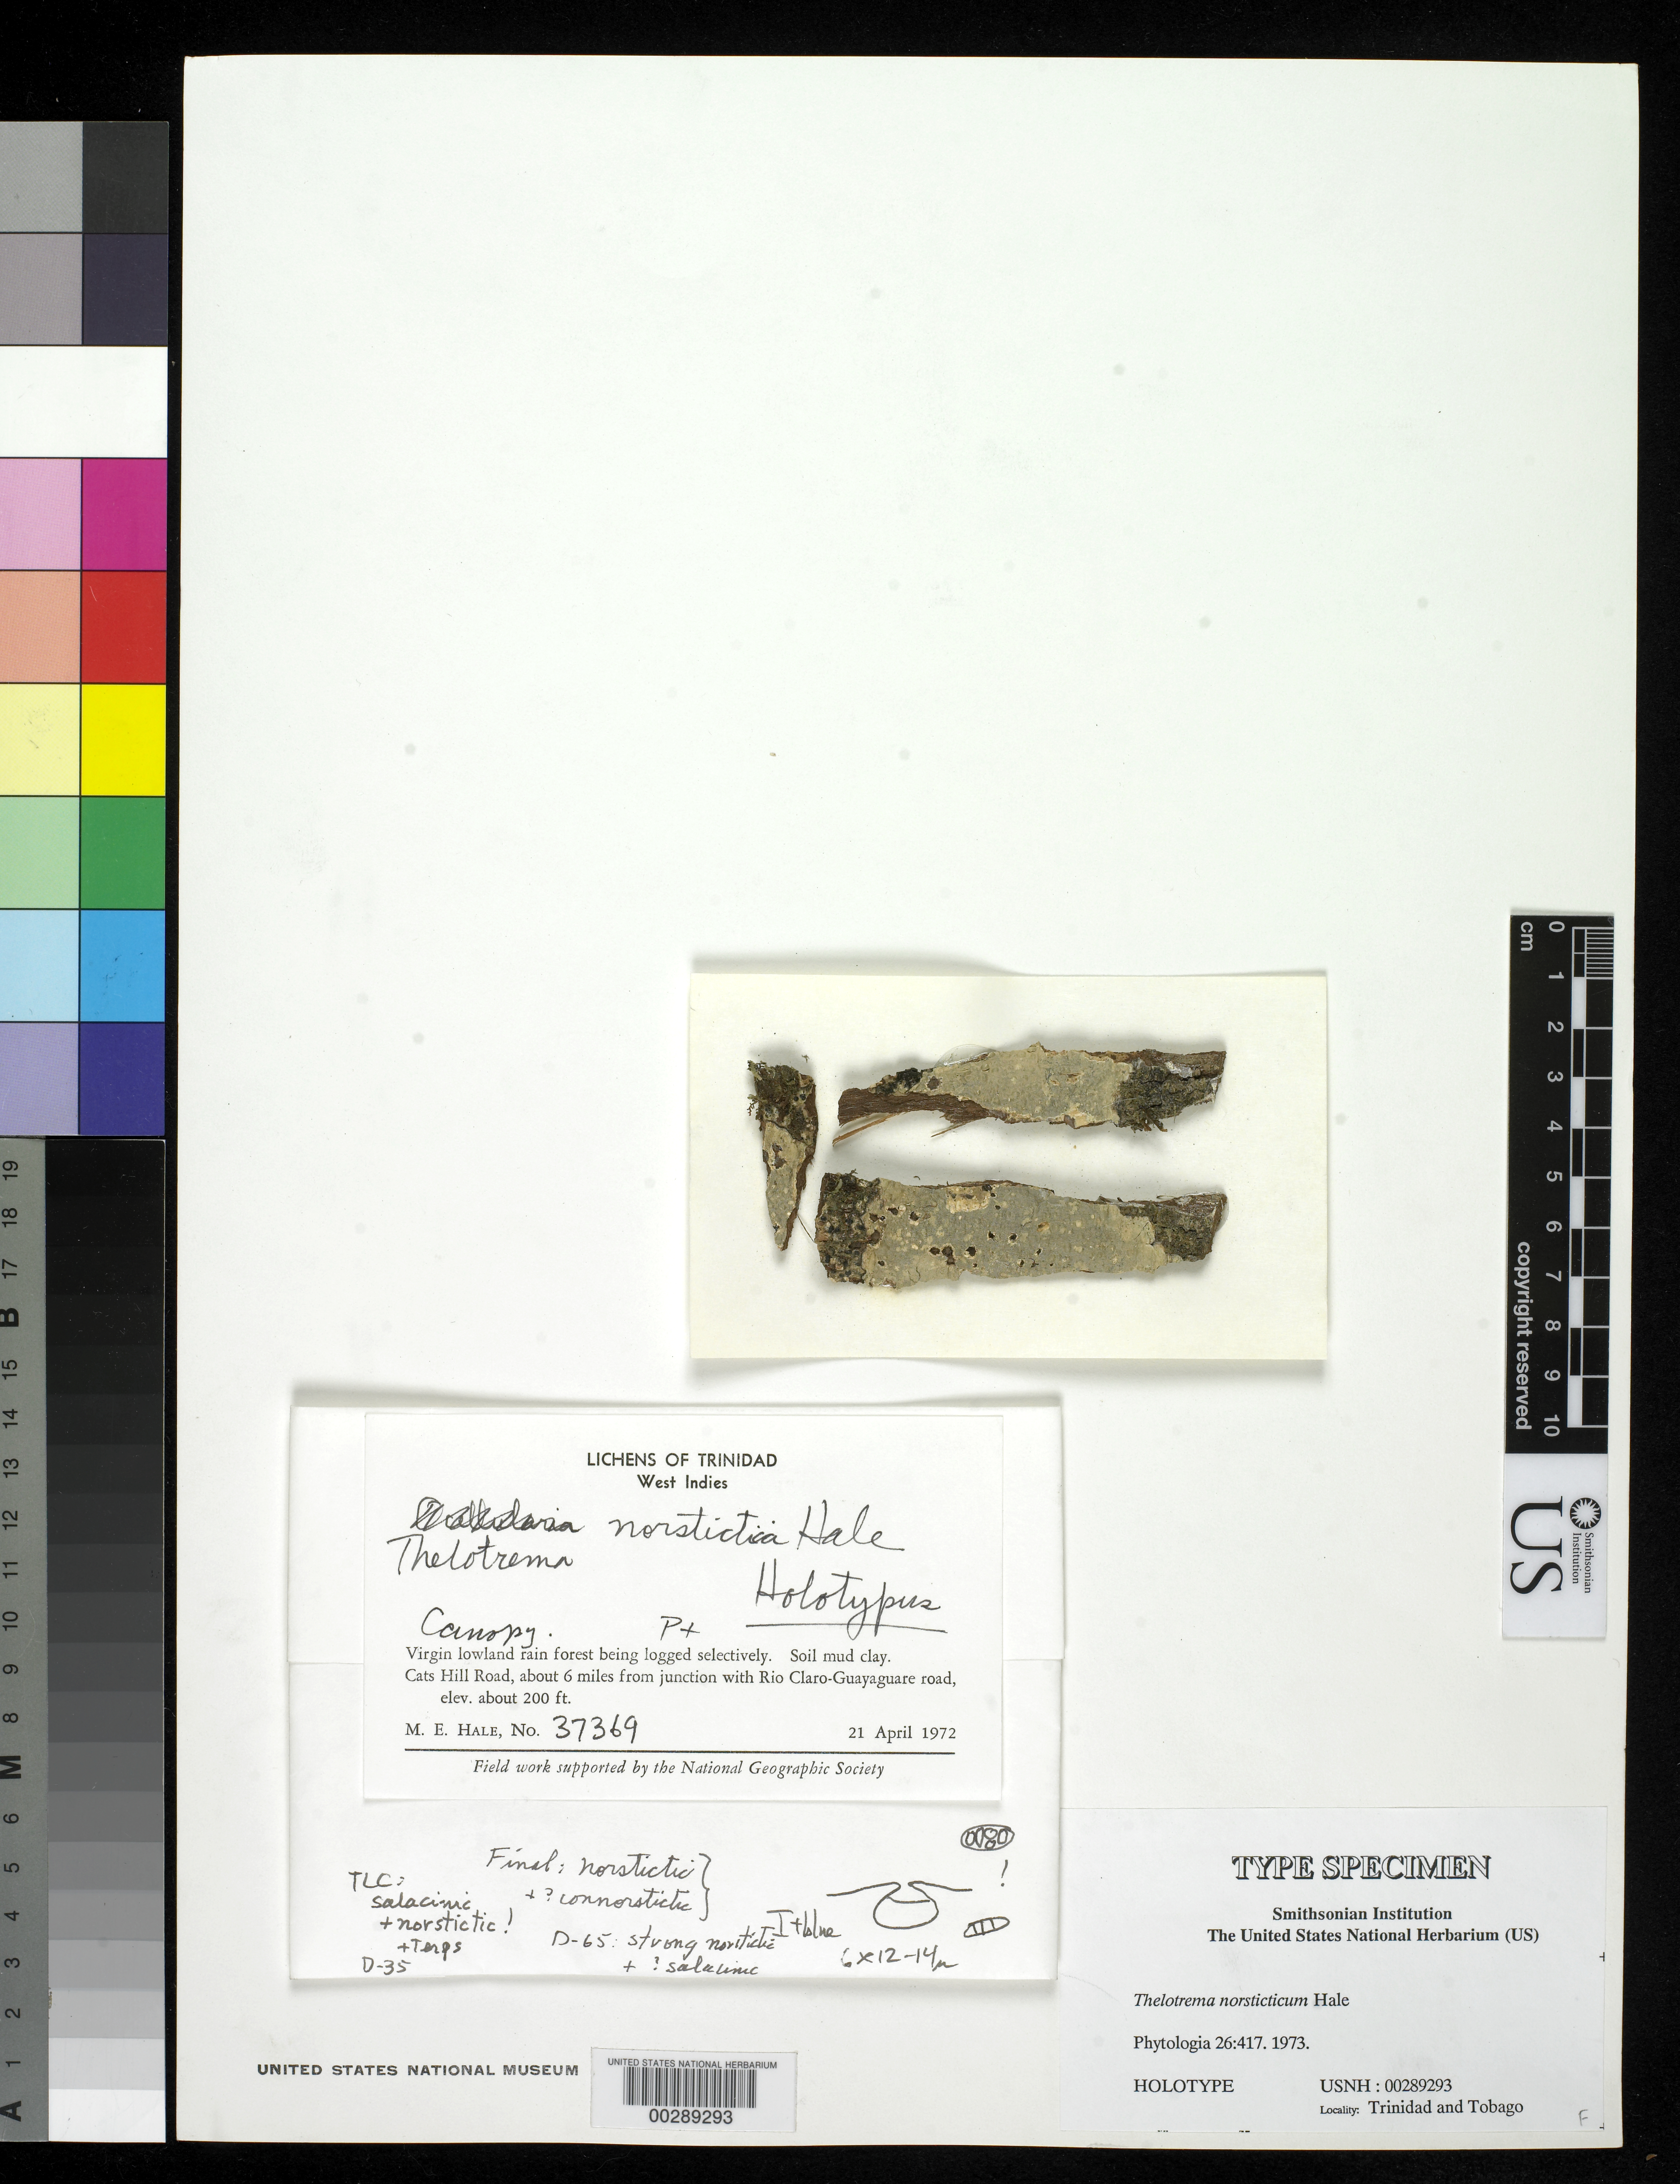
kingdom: Fungi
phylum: Ascomycota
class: Lecanoromycetes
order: Ostropales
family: Graphidaceae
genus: Thelotrema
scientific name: Thelotrema norsticticum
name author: Hale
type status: Holotype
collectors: M. Hale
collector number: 37369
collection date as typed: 21 Apr 1972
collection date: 1972-04-21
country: Trinidad and Tobago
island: Trinidad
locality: Cats Hill Road, ca. 6 mi from junction with Rio Claro-Guayaguare Road.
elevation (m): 200